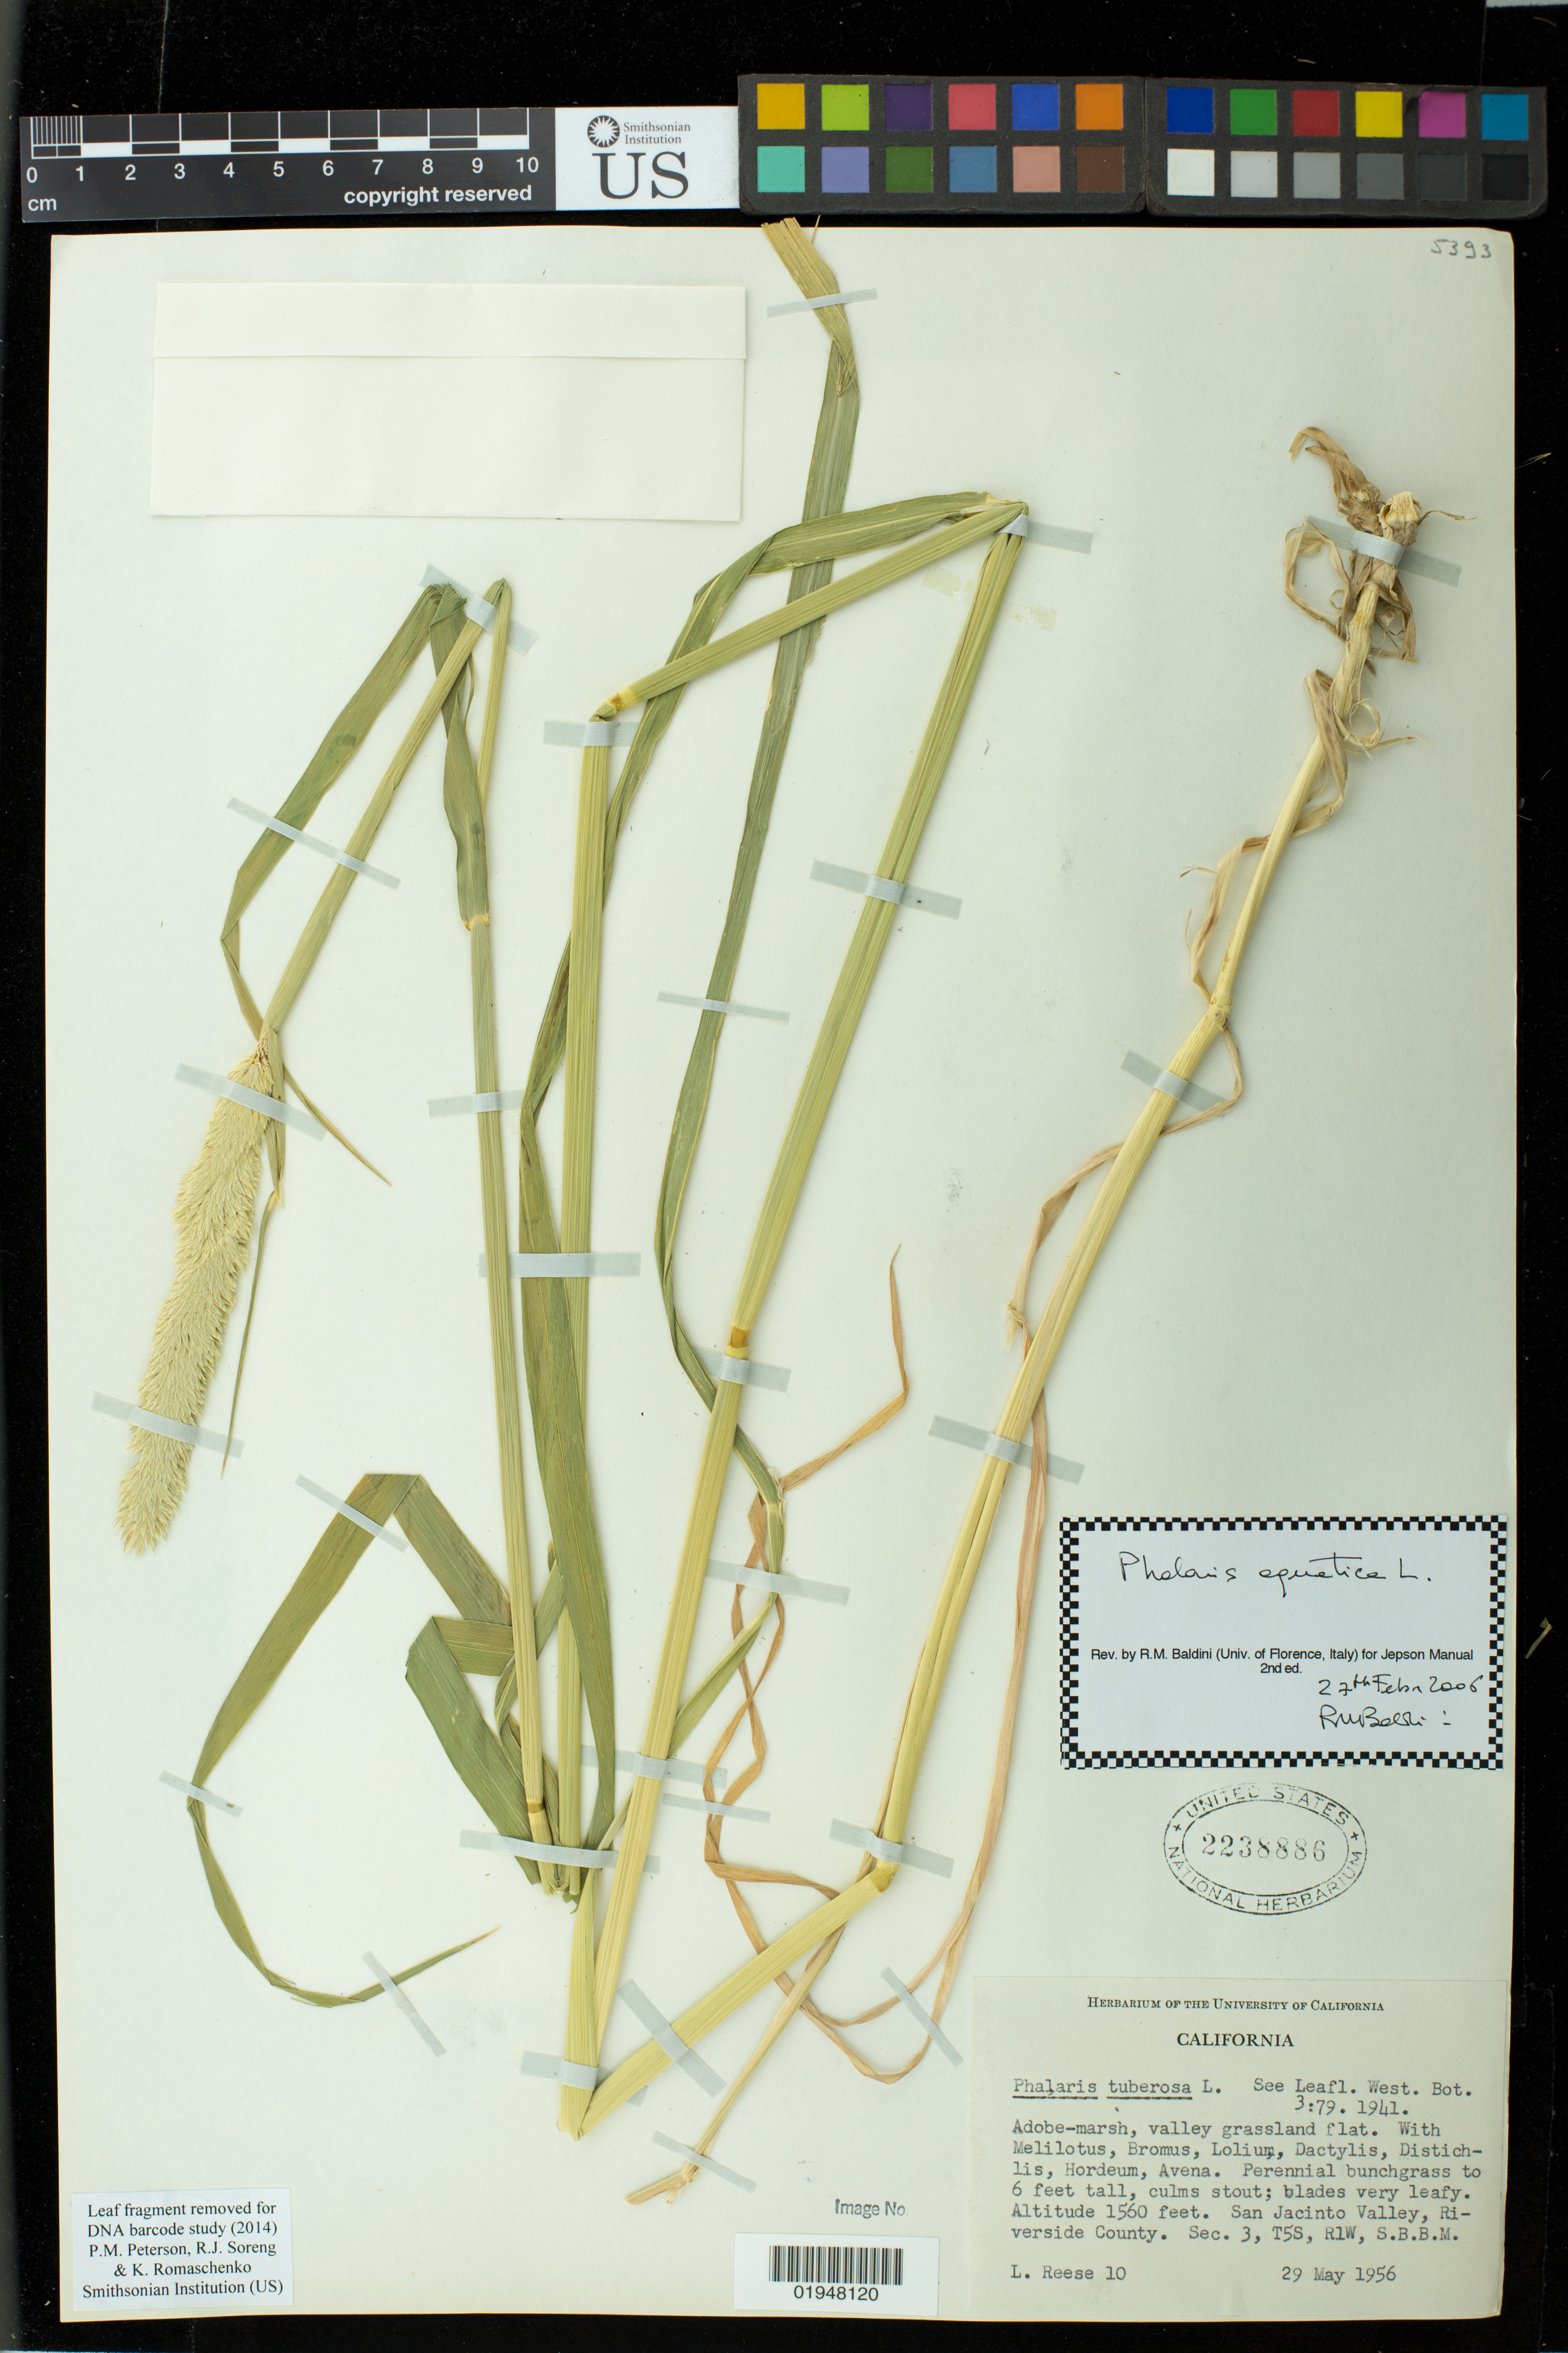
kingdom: Plantae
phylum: Tracheophyta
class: Liliopsida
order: Poales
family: Poaceae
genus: Phalaris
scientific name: Phalaris aquatica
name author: L.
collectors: L. Reese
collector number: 10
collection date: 1956-05-29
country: United States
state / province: California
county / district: Riverside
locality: San Jacinto Valley, Riverside County. Sec. 3, T5S, R1W, S.B.B.M.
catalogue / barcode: US 2238886